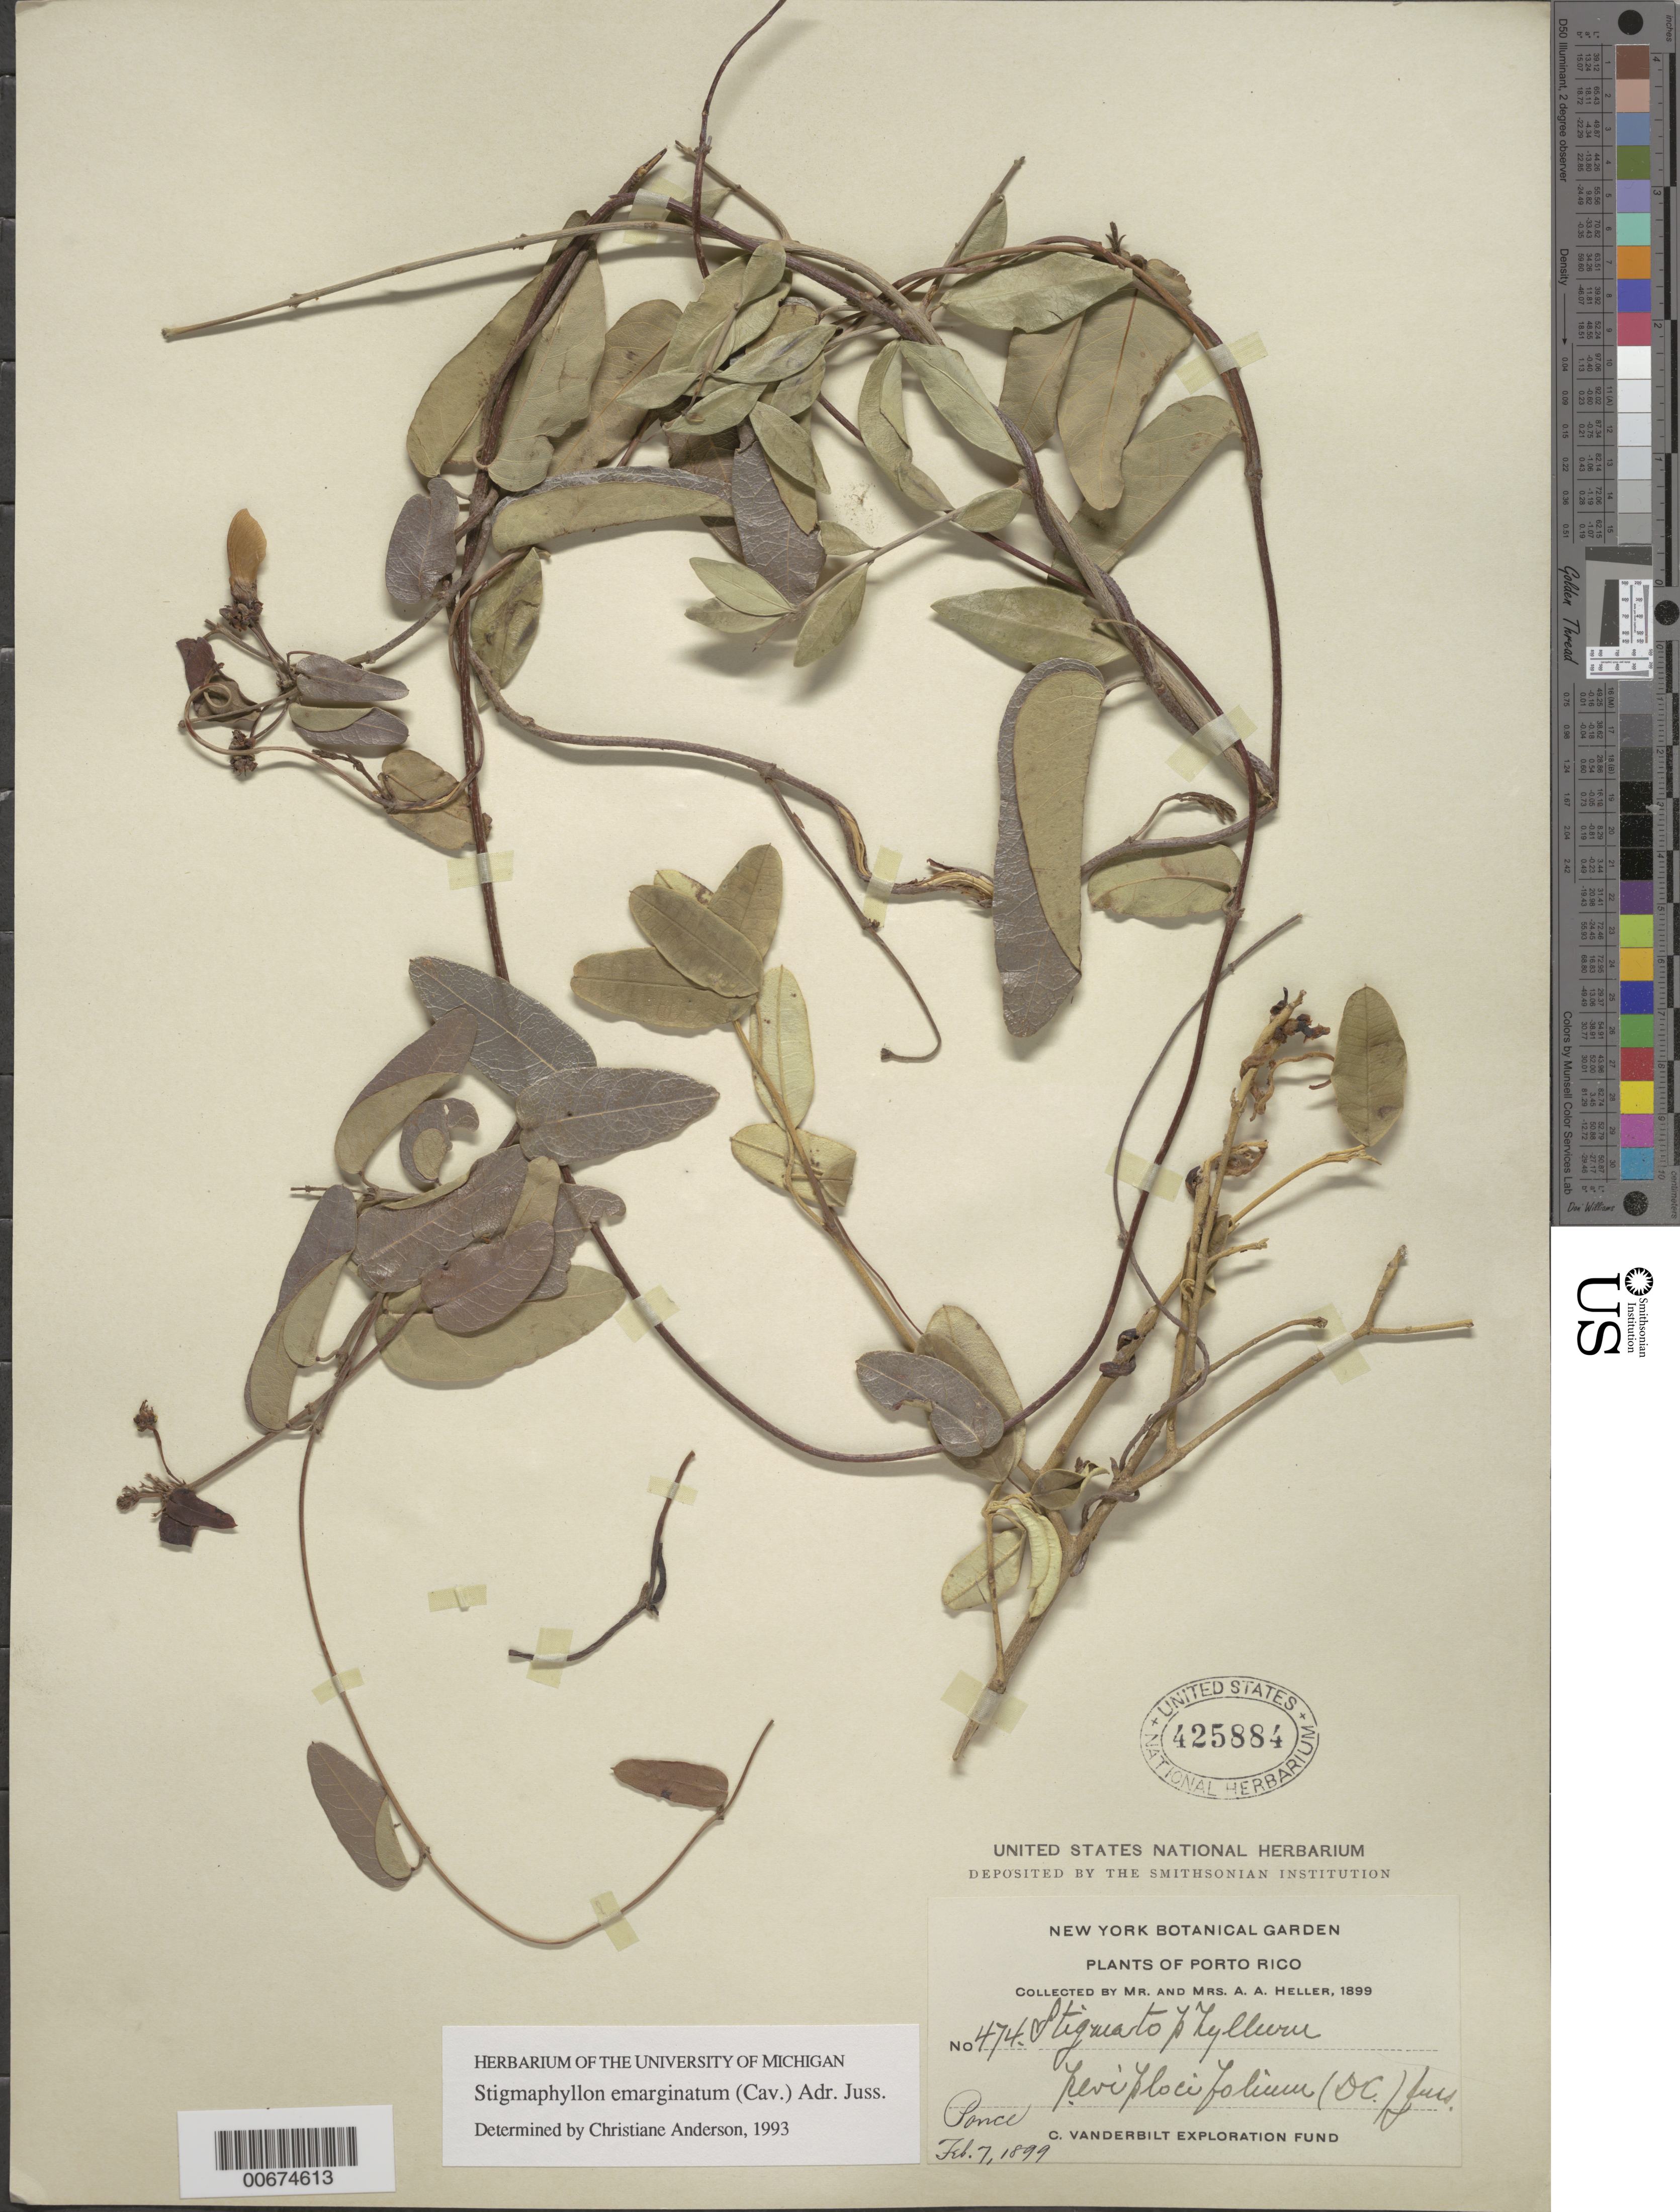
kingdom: Plantae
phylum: Tracheophyta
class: Magnoliopsida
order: Malpighiales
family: Malpighiaceae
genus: Stigmaphyllon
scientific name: Stigmaphyllon emarginatum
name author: (Cav.) A. Juss.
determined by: Anderson, C.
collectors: A. A. Heller & E. G. Heller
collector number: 474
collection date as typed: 07 Feb 1899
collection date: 1899-02-07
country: Puerto Rico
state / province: Ponce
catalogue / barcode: US 425884